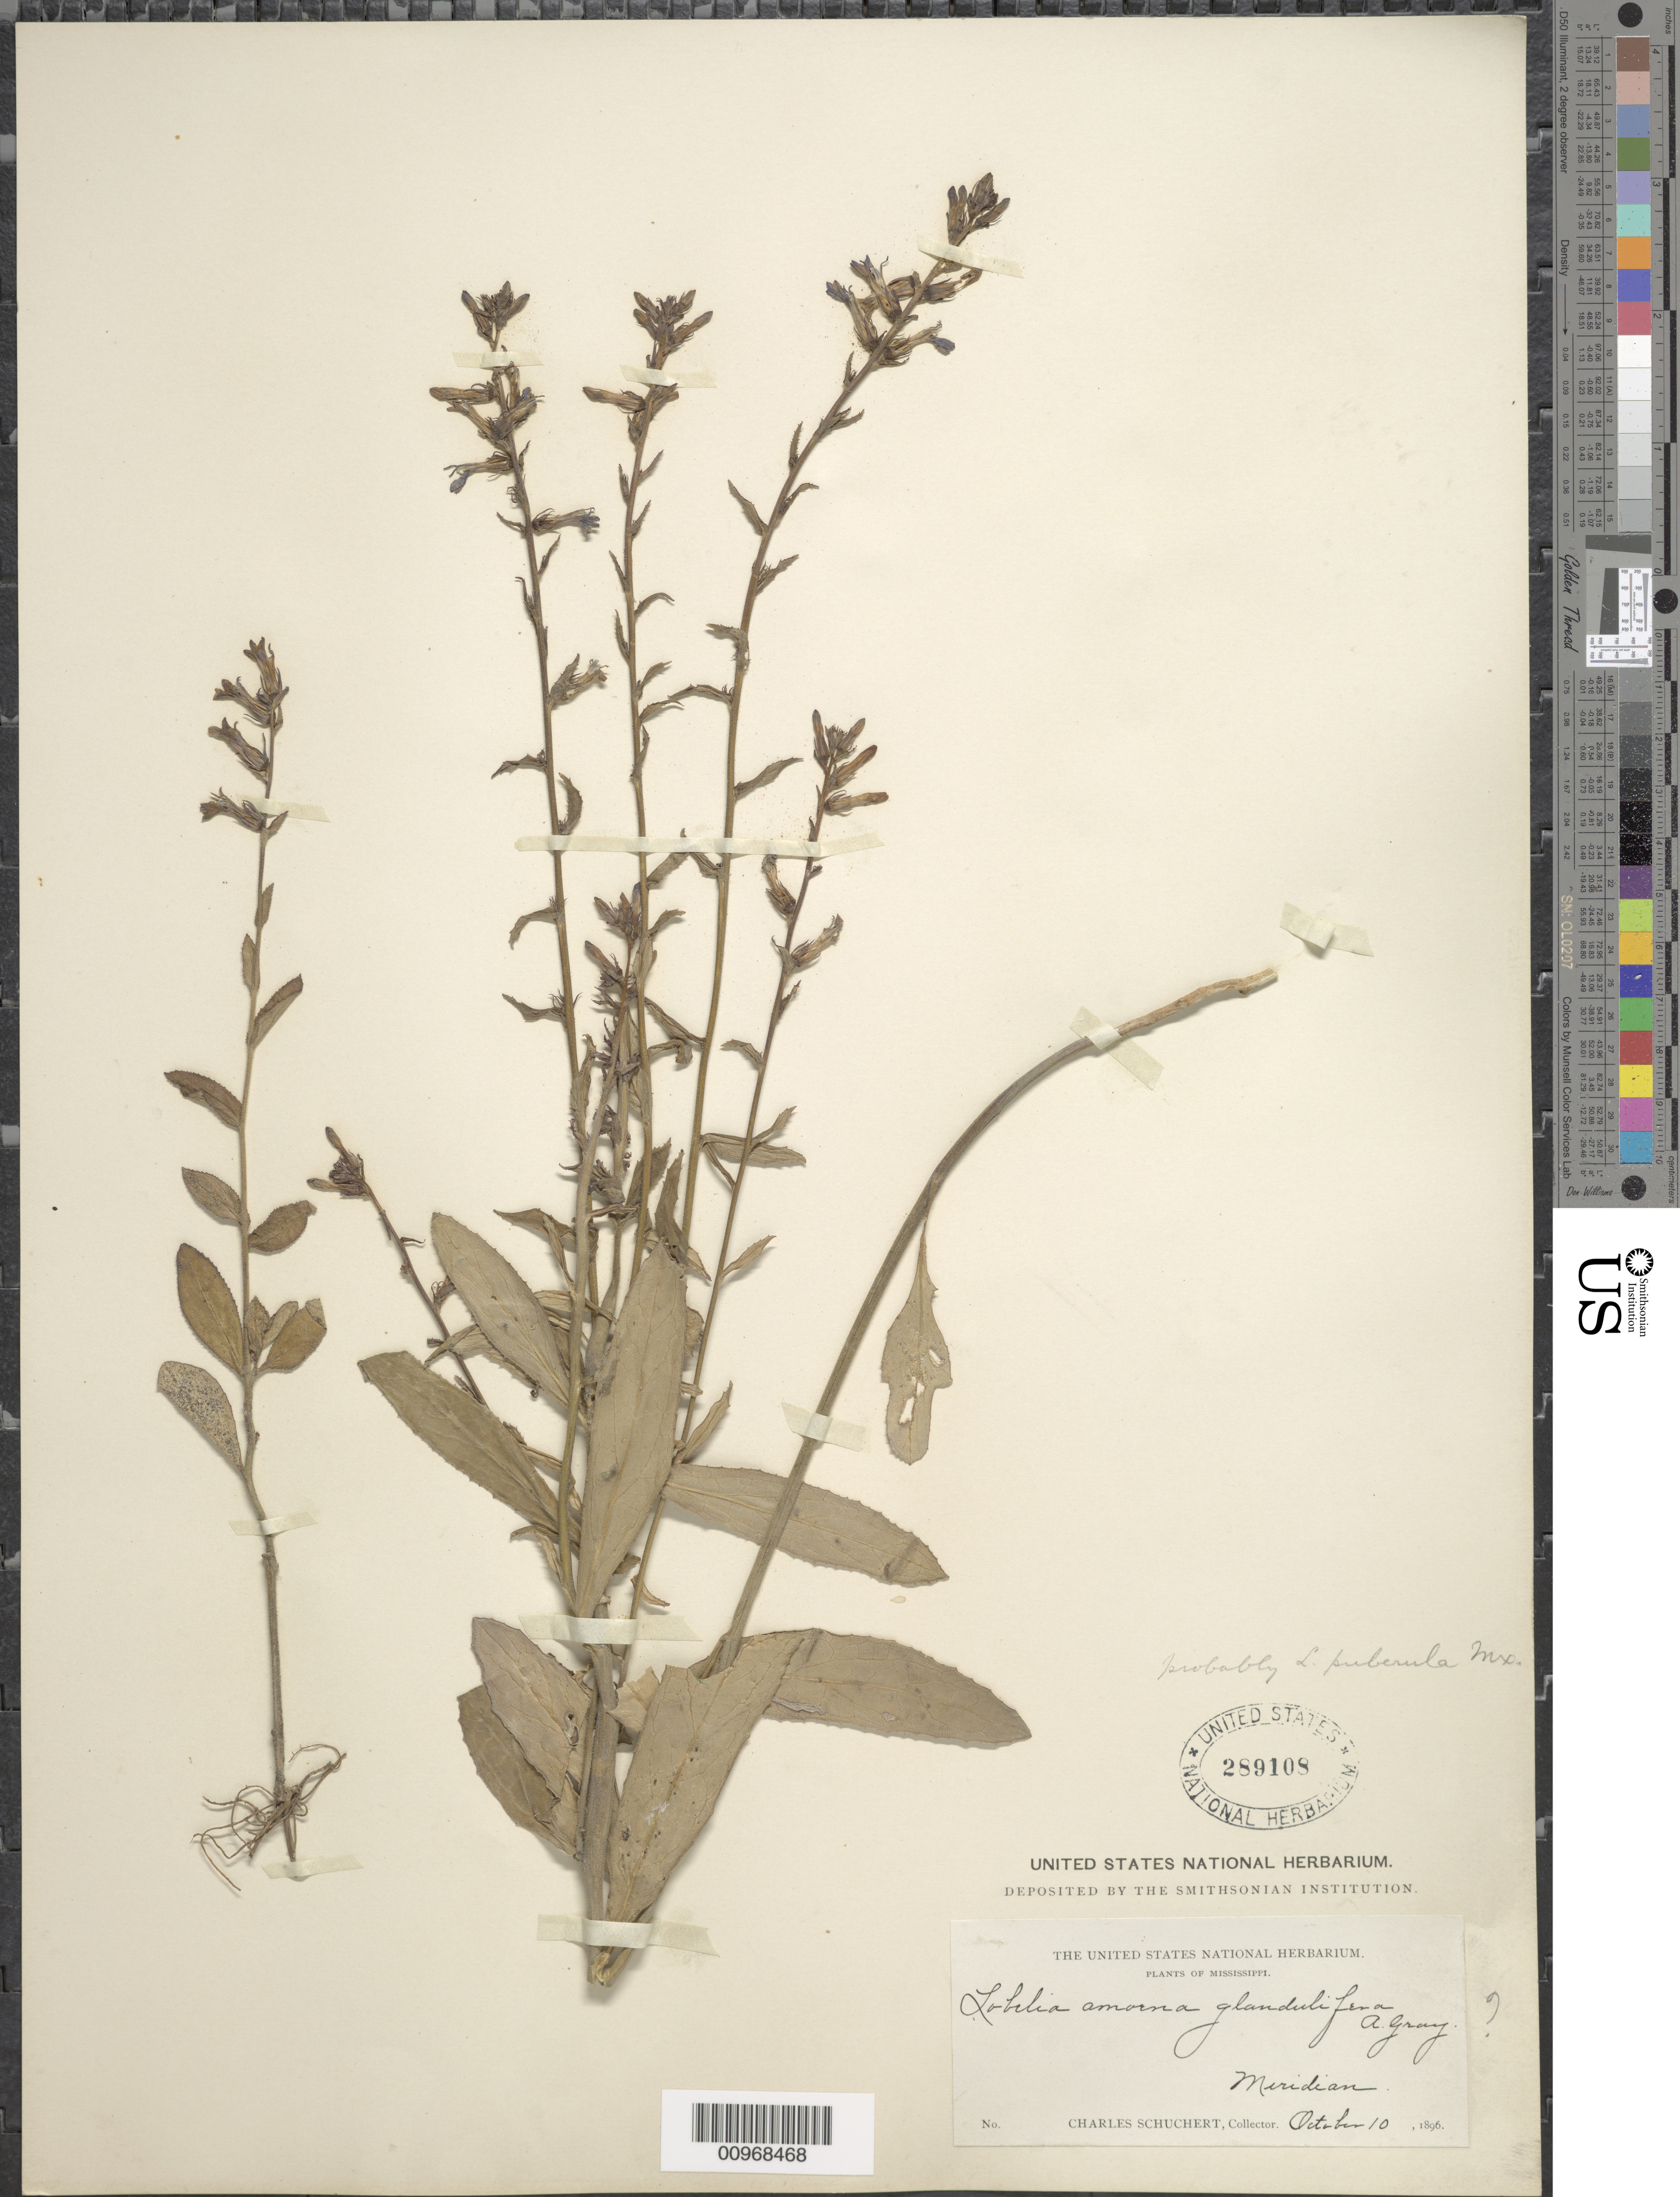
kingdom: Plantae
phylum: Tracheophyta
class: Magnoliopsida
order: Asterales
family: Campanulaceae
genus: Lobelia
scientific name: Lobelia puberula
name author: Michx.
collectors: C. Schuchert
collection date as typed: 10 Oct 1896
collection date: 1896-10-10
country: United States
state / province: Mississippi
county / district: Lauderdale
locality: Meridian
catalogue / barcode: US 289108